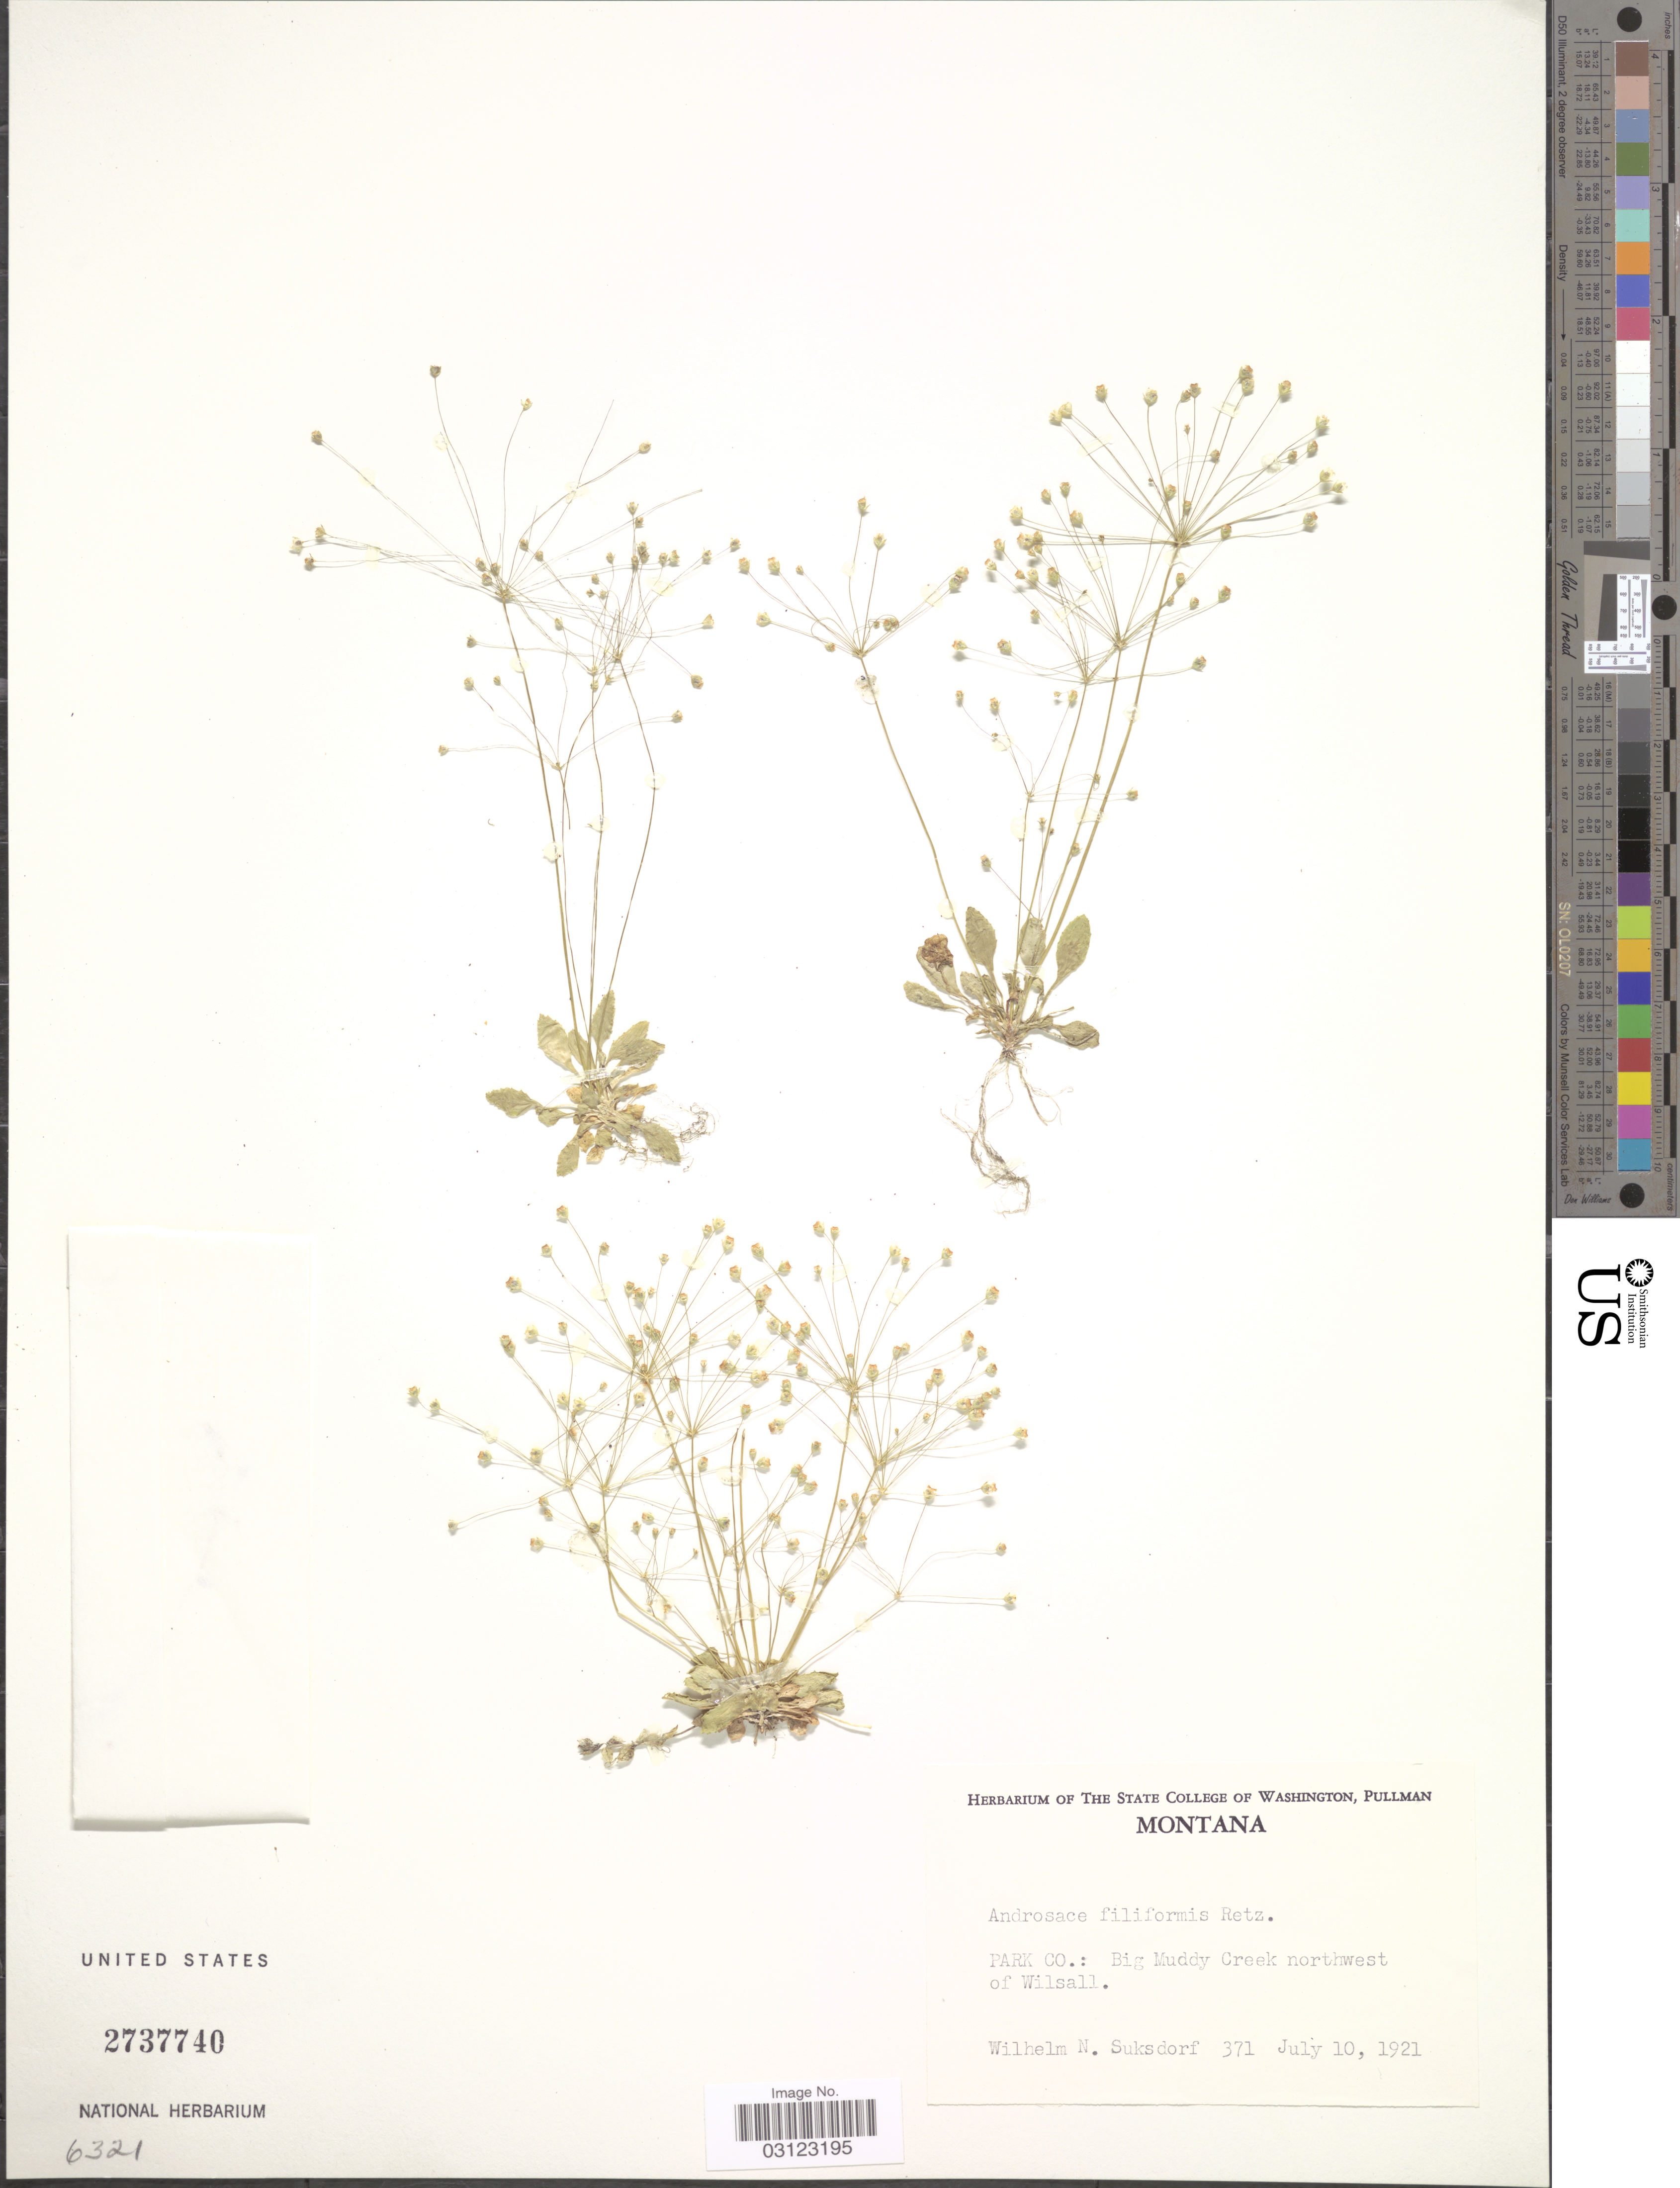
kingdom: Plantae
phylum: Tracheophyta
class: Magnoliopsida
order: Ericales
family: Primulaceae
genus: Androsace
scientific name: Androsace filiformis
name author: Retz.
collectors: W. N. Suksdorf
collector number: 371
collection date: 1921-07-10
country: United States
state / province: Montana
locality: Park Co.: Big Mudyy Creek northwest of Wilsall.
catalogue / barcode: US 2737740